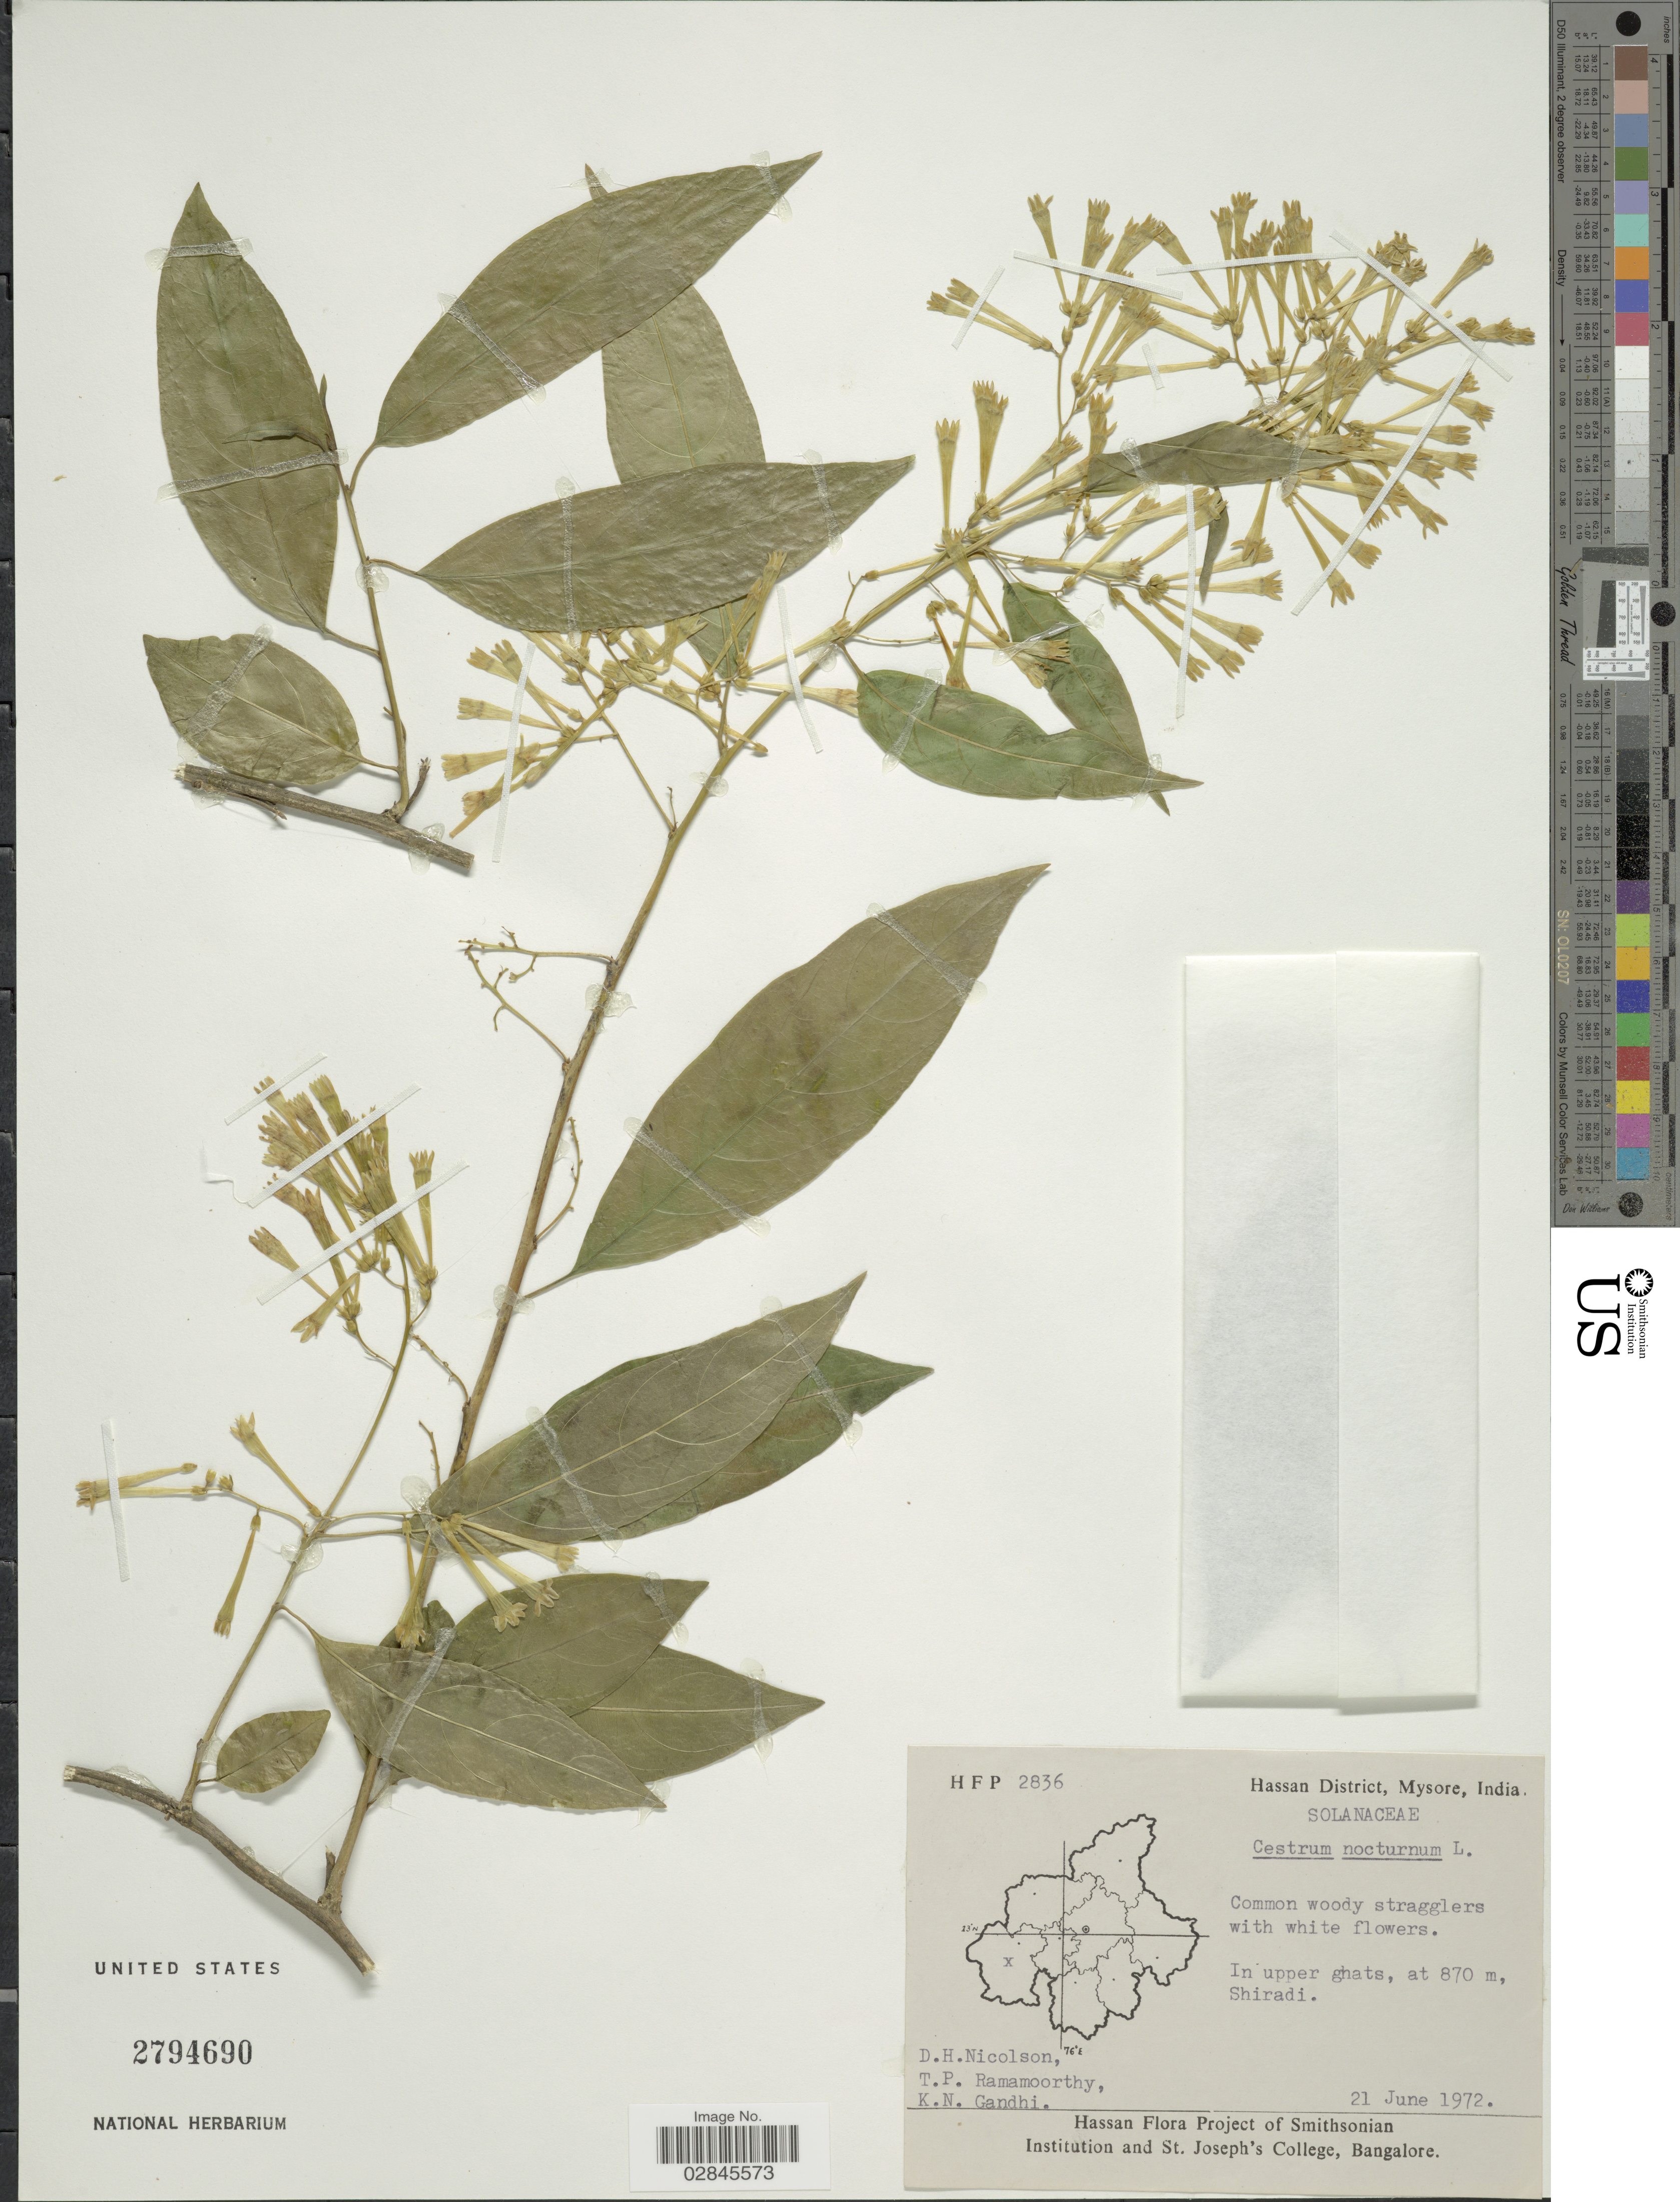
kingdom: Plantae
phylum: Tracheophyta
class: Magnoliopsida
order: Solanales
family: Solanaceae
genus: Cestrum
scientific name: Cestrum nocturnum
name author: L.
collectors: D. H. Nicolson, T. P. Ramamoorthy & K. N. Gandhi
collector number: HFP2836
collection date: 1972-06-21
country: India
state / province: Karnataka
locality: Hassan District, Mysore. In upper ghats, Shiradi.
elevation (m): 870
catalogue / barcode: US 2794690